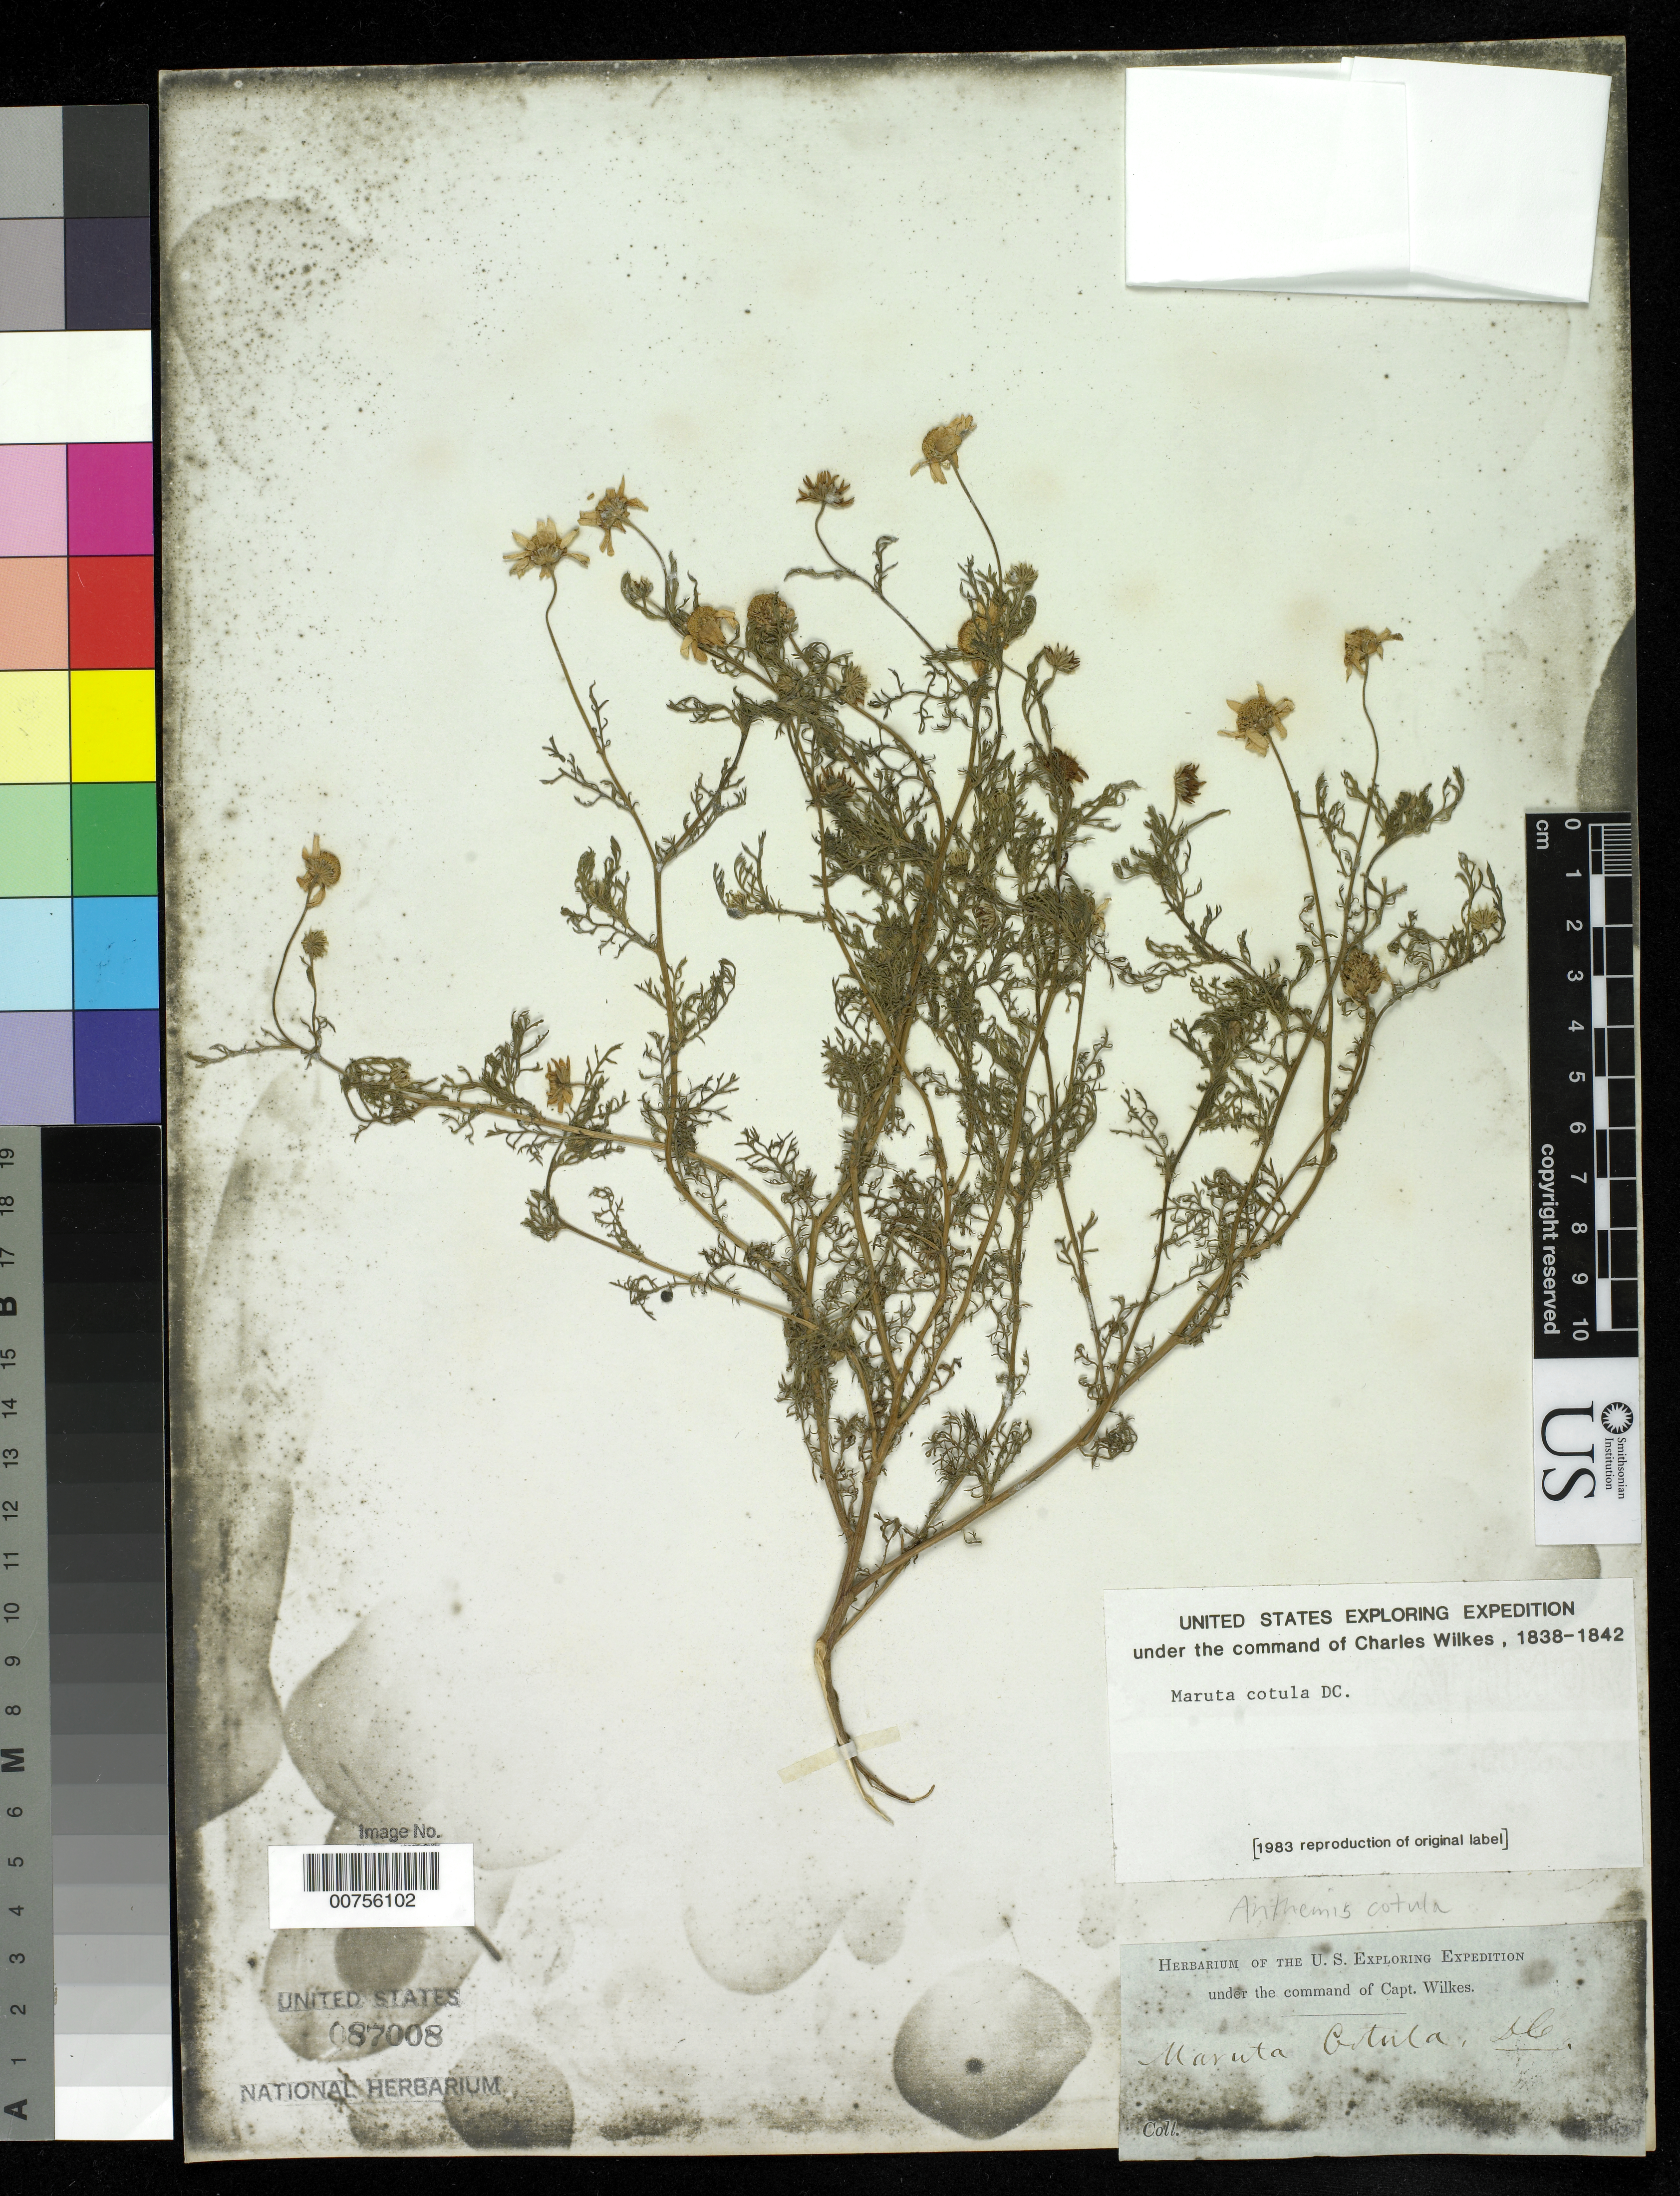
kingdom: Plantae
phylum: Tracheophyta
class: Magnoliopsida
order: Asterales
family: Asteraceae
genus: Maruta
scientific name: Maruta cotula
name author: (L.) DC.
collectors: Wilkes Explor. Exped.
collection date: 1838/1842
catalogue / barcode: US 87008